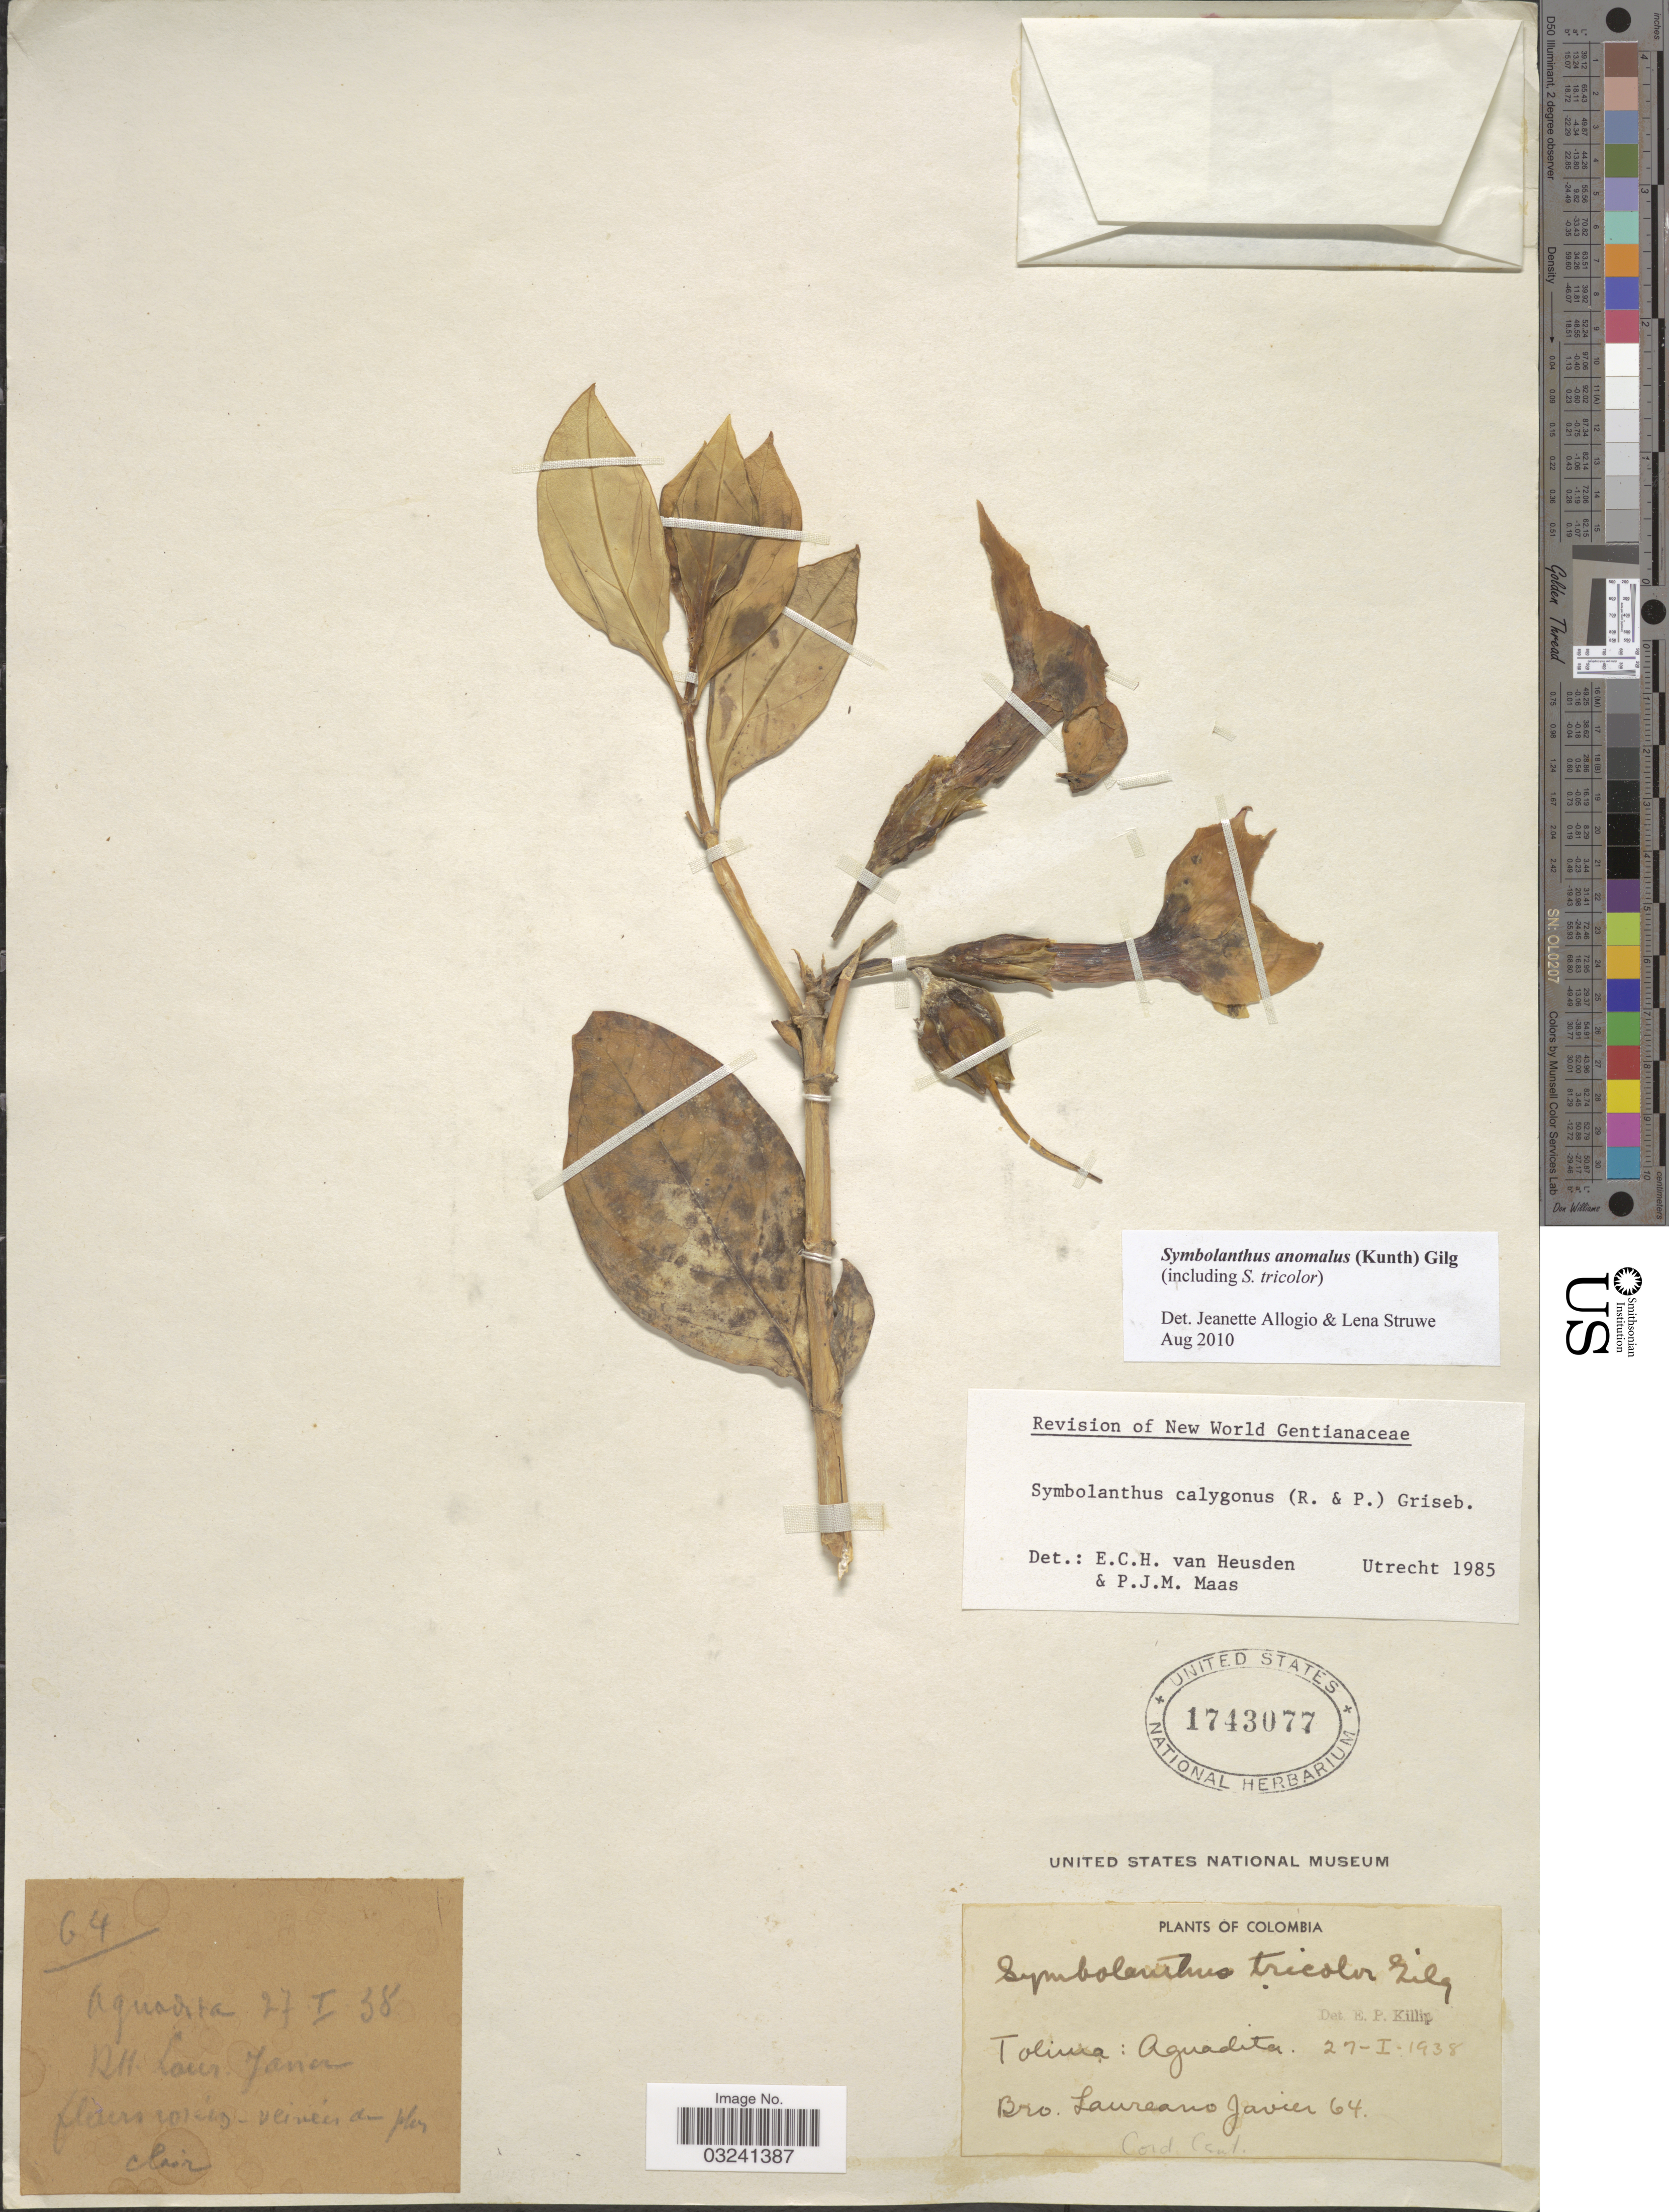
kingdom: Plantae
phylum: Tracheophyta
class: Magnoliopsida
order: Gentianales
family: Gentianaceae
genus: Symbolanthus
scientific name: Symbolanthus anomalus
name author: (Kunth) Gilg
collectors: L. Javier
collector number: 64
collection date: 1938-01-27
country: Colombia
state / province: Tolima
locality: Aguadita.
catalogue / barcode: US 1743077